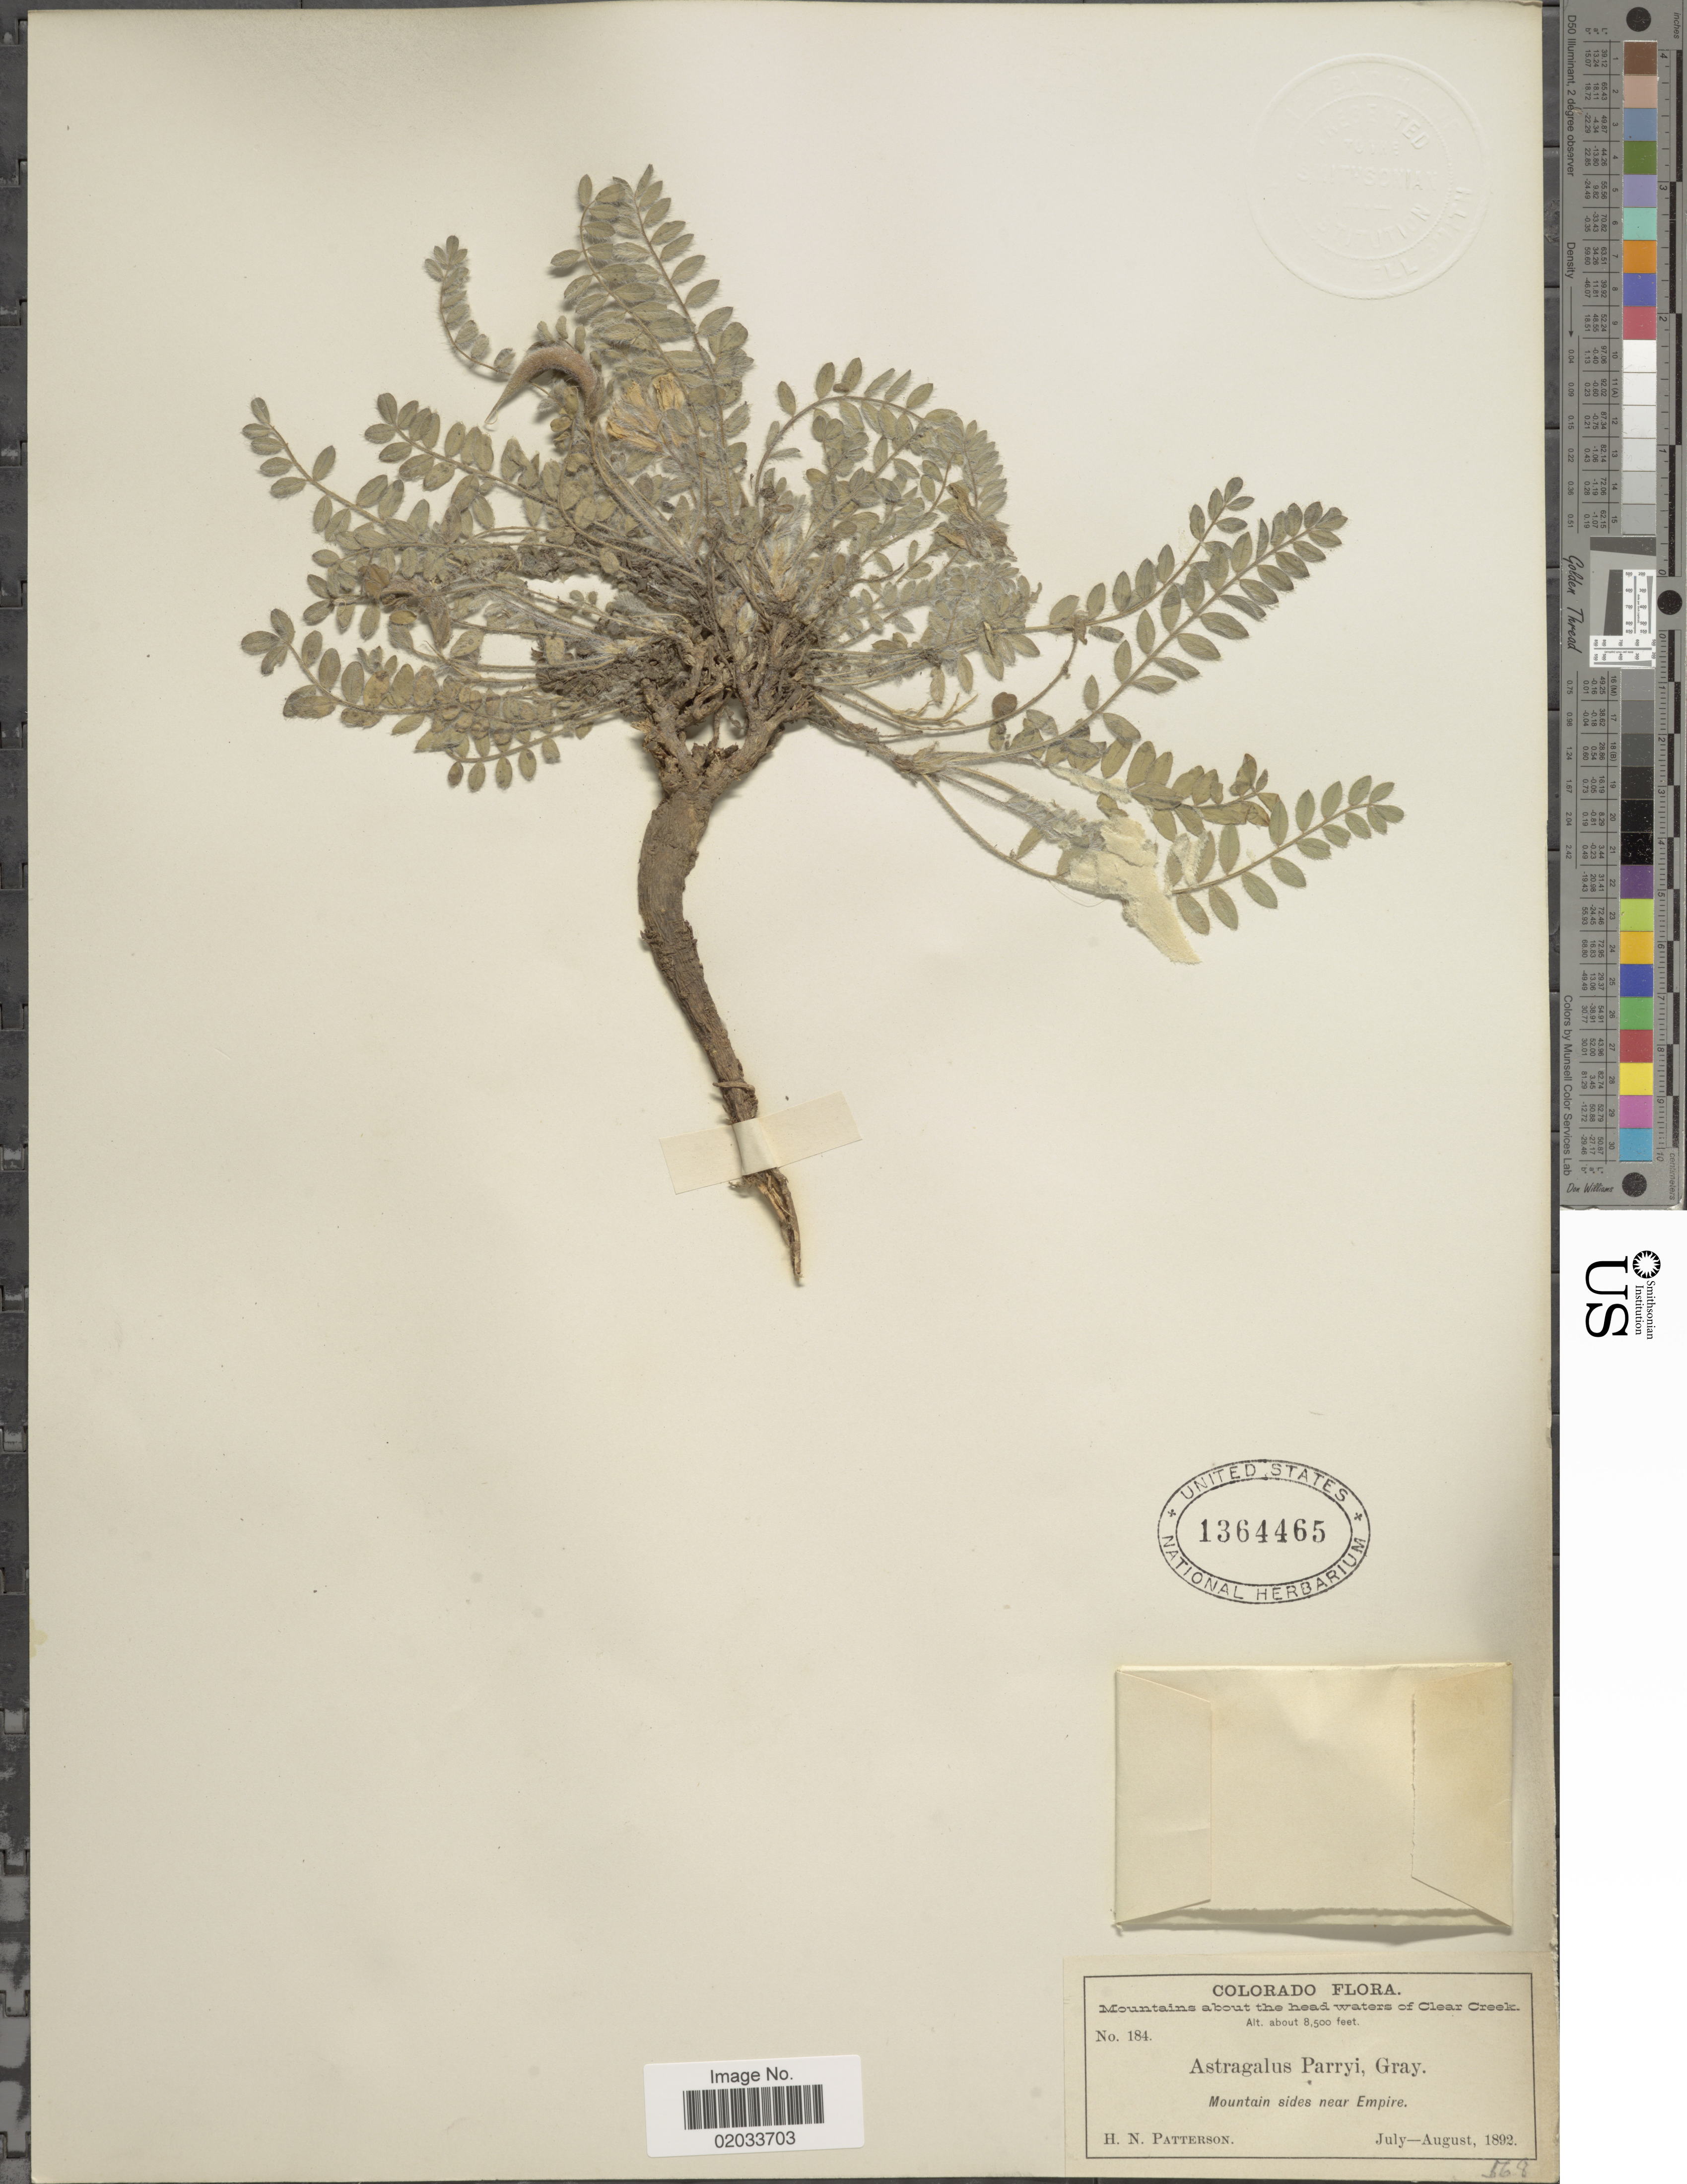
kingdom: Plantae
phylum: Tracheophyta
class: Magnoliopsida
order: Fabales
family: Fabaceae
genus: Astragalus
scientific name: Astragalus parryi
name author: A. Gray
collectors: H. N. Patterson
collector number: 184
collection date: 1892-07/1892-08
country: United States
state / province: Colorado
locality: Mountains about the head aters of Clear Creek, Mountain sides near Empire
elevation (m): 2591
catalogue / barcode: US 1364465